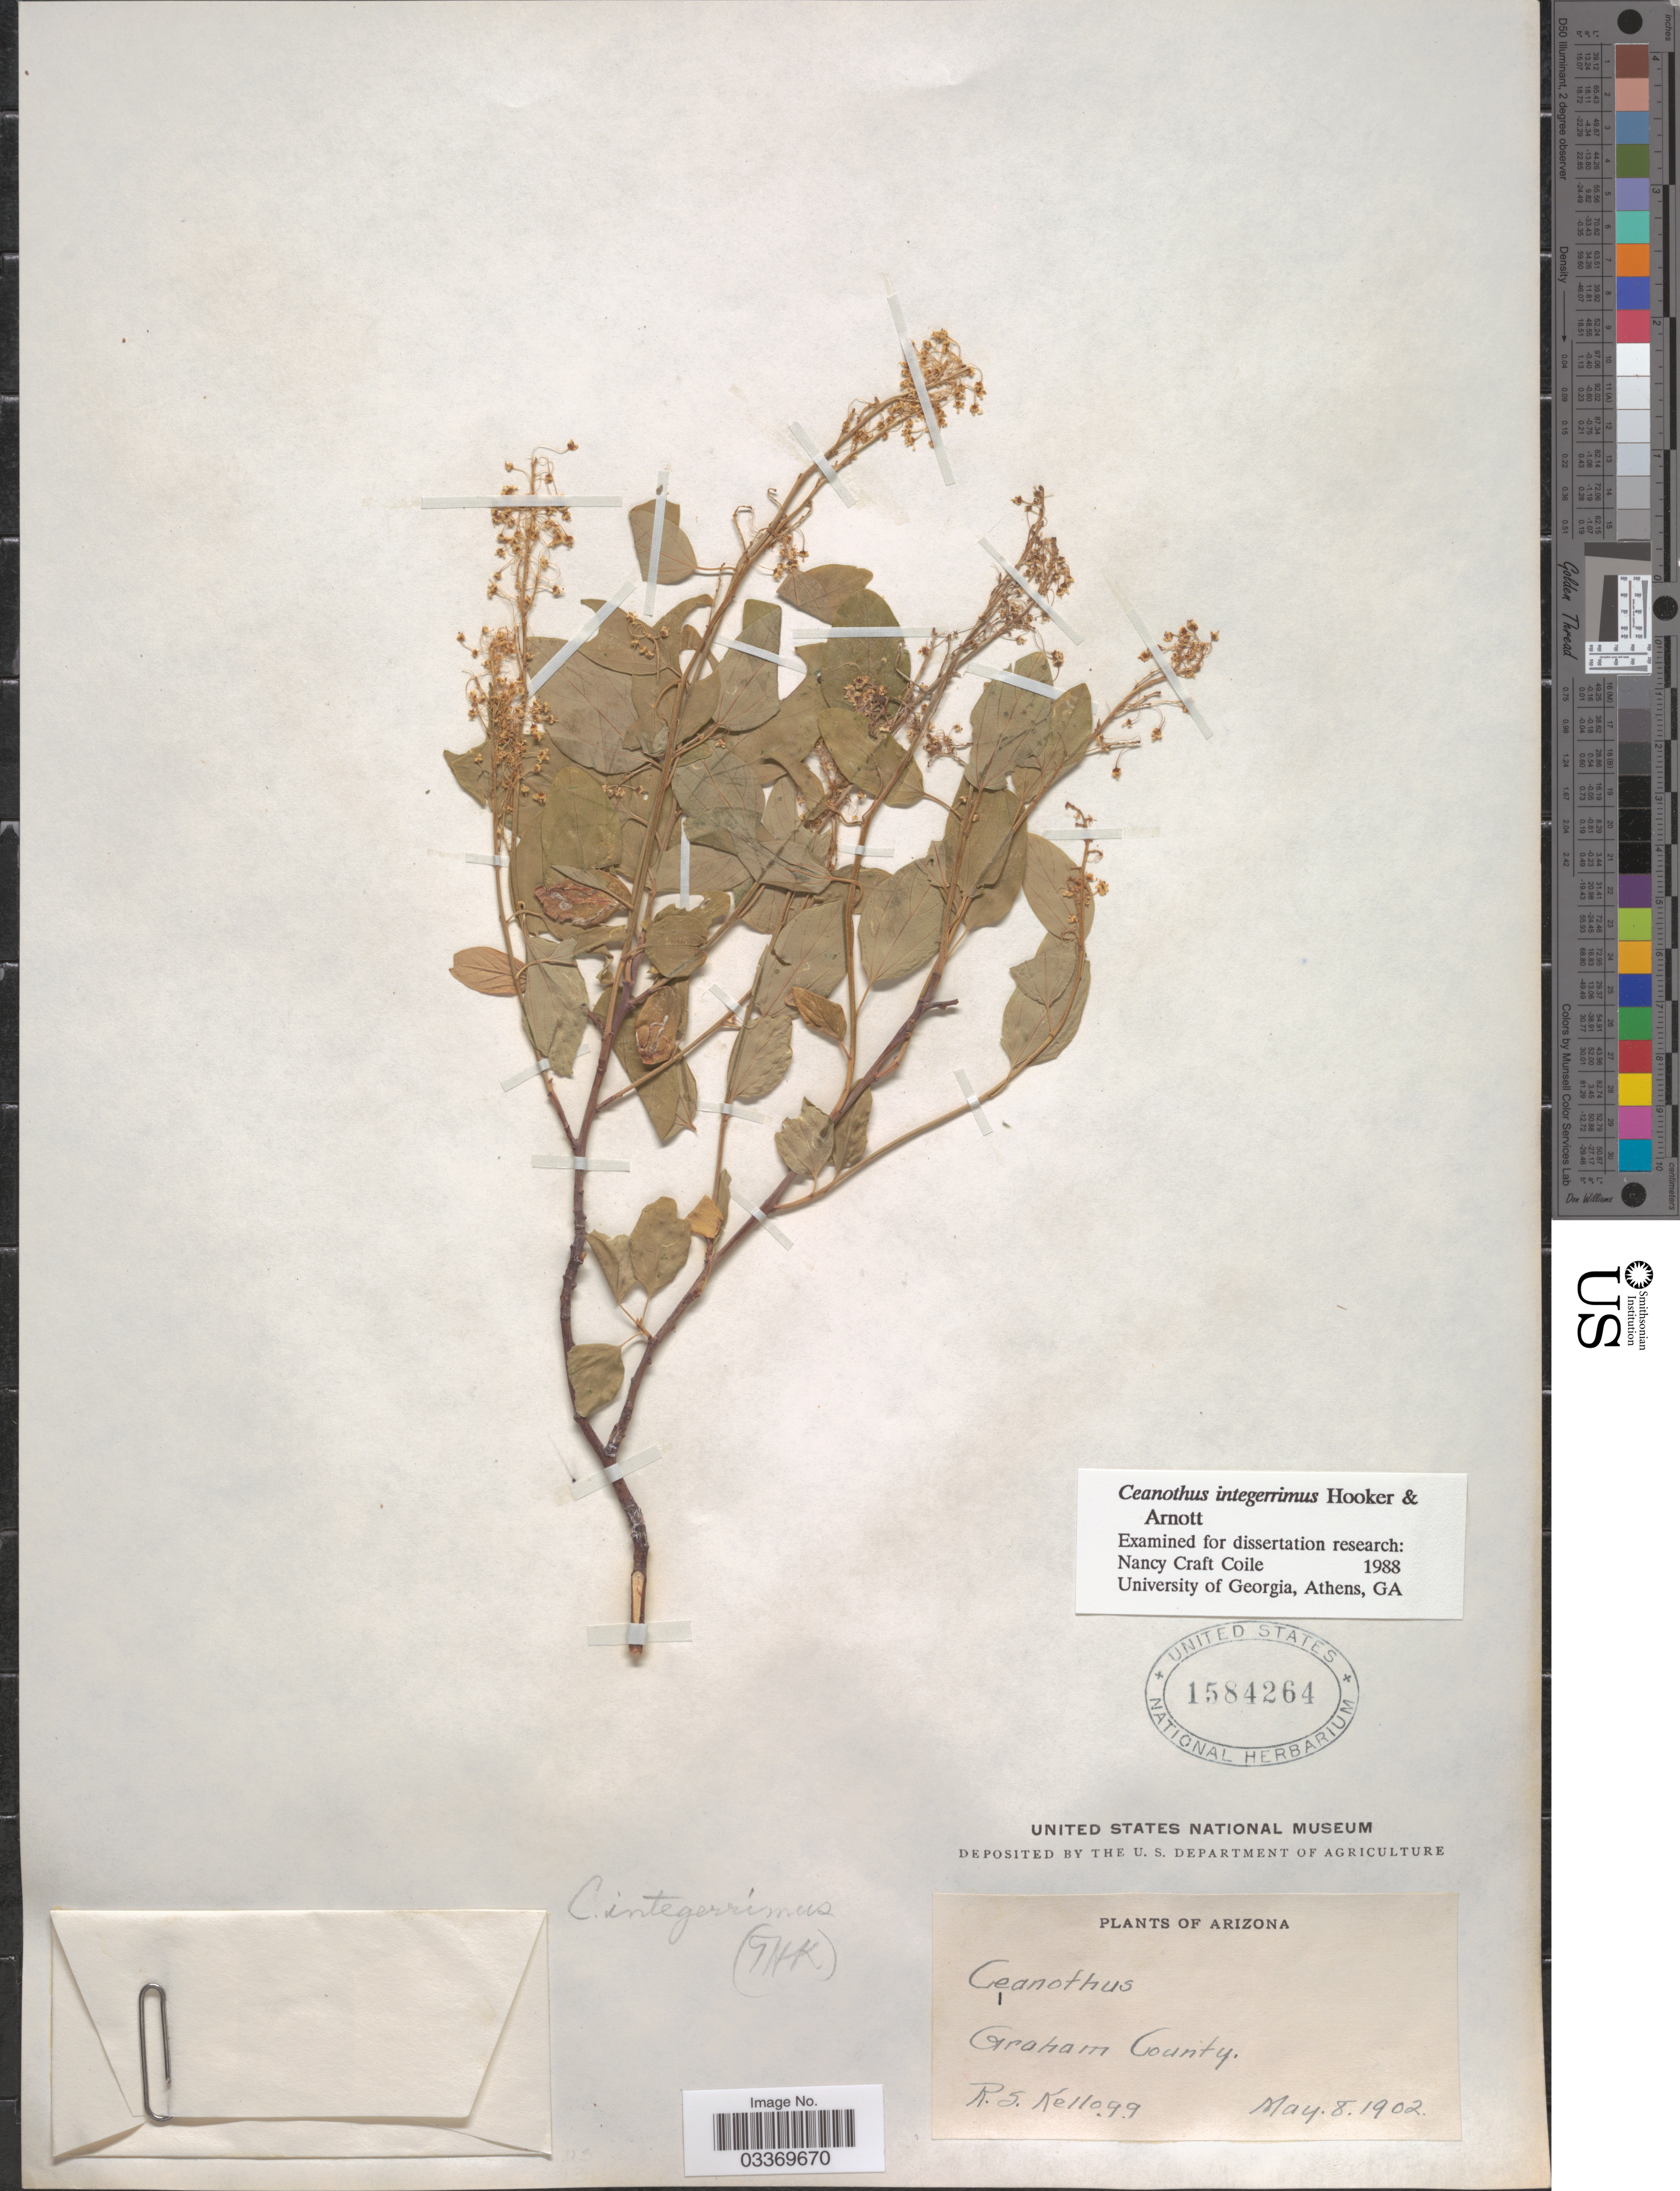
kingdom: Plantae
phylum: Tracheophyta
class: Magnoliopsida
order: Rosales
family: Rhamnaceae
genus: Ceanothus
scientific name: Ceanothus integerrimus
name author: Hook. & Arn.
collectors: R. Kellogg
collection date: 1902-05-08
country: United States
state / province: Arizona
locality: Graham County.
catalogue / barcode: US 1584264